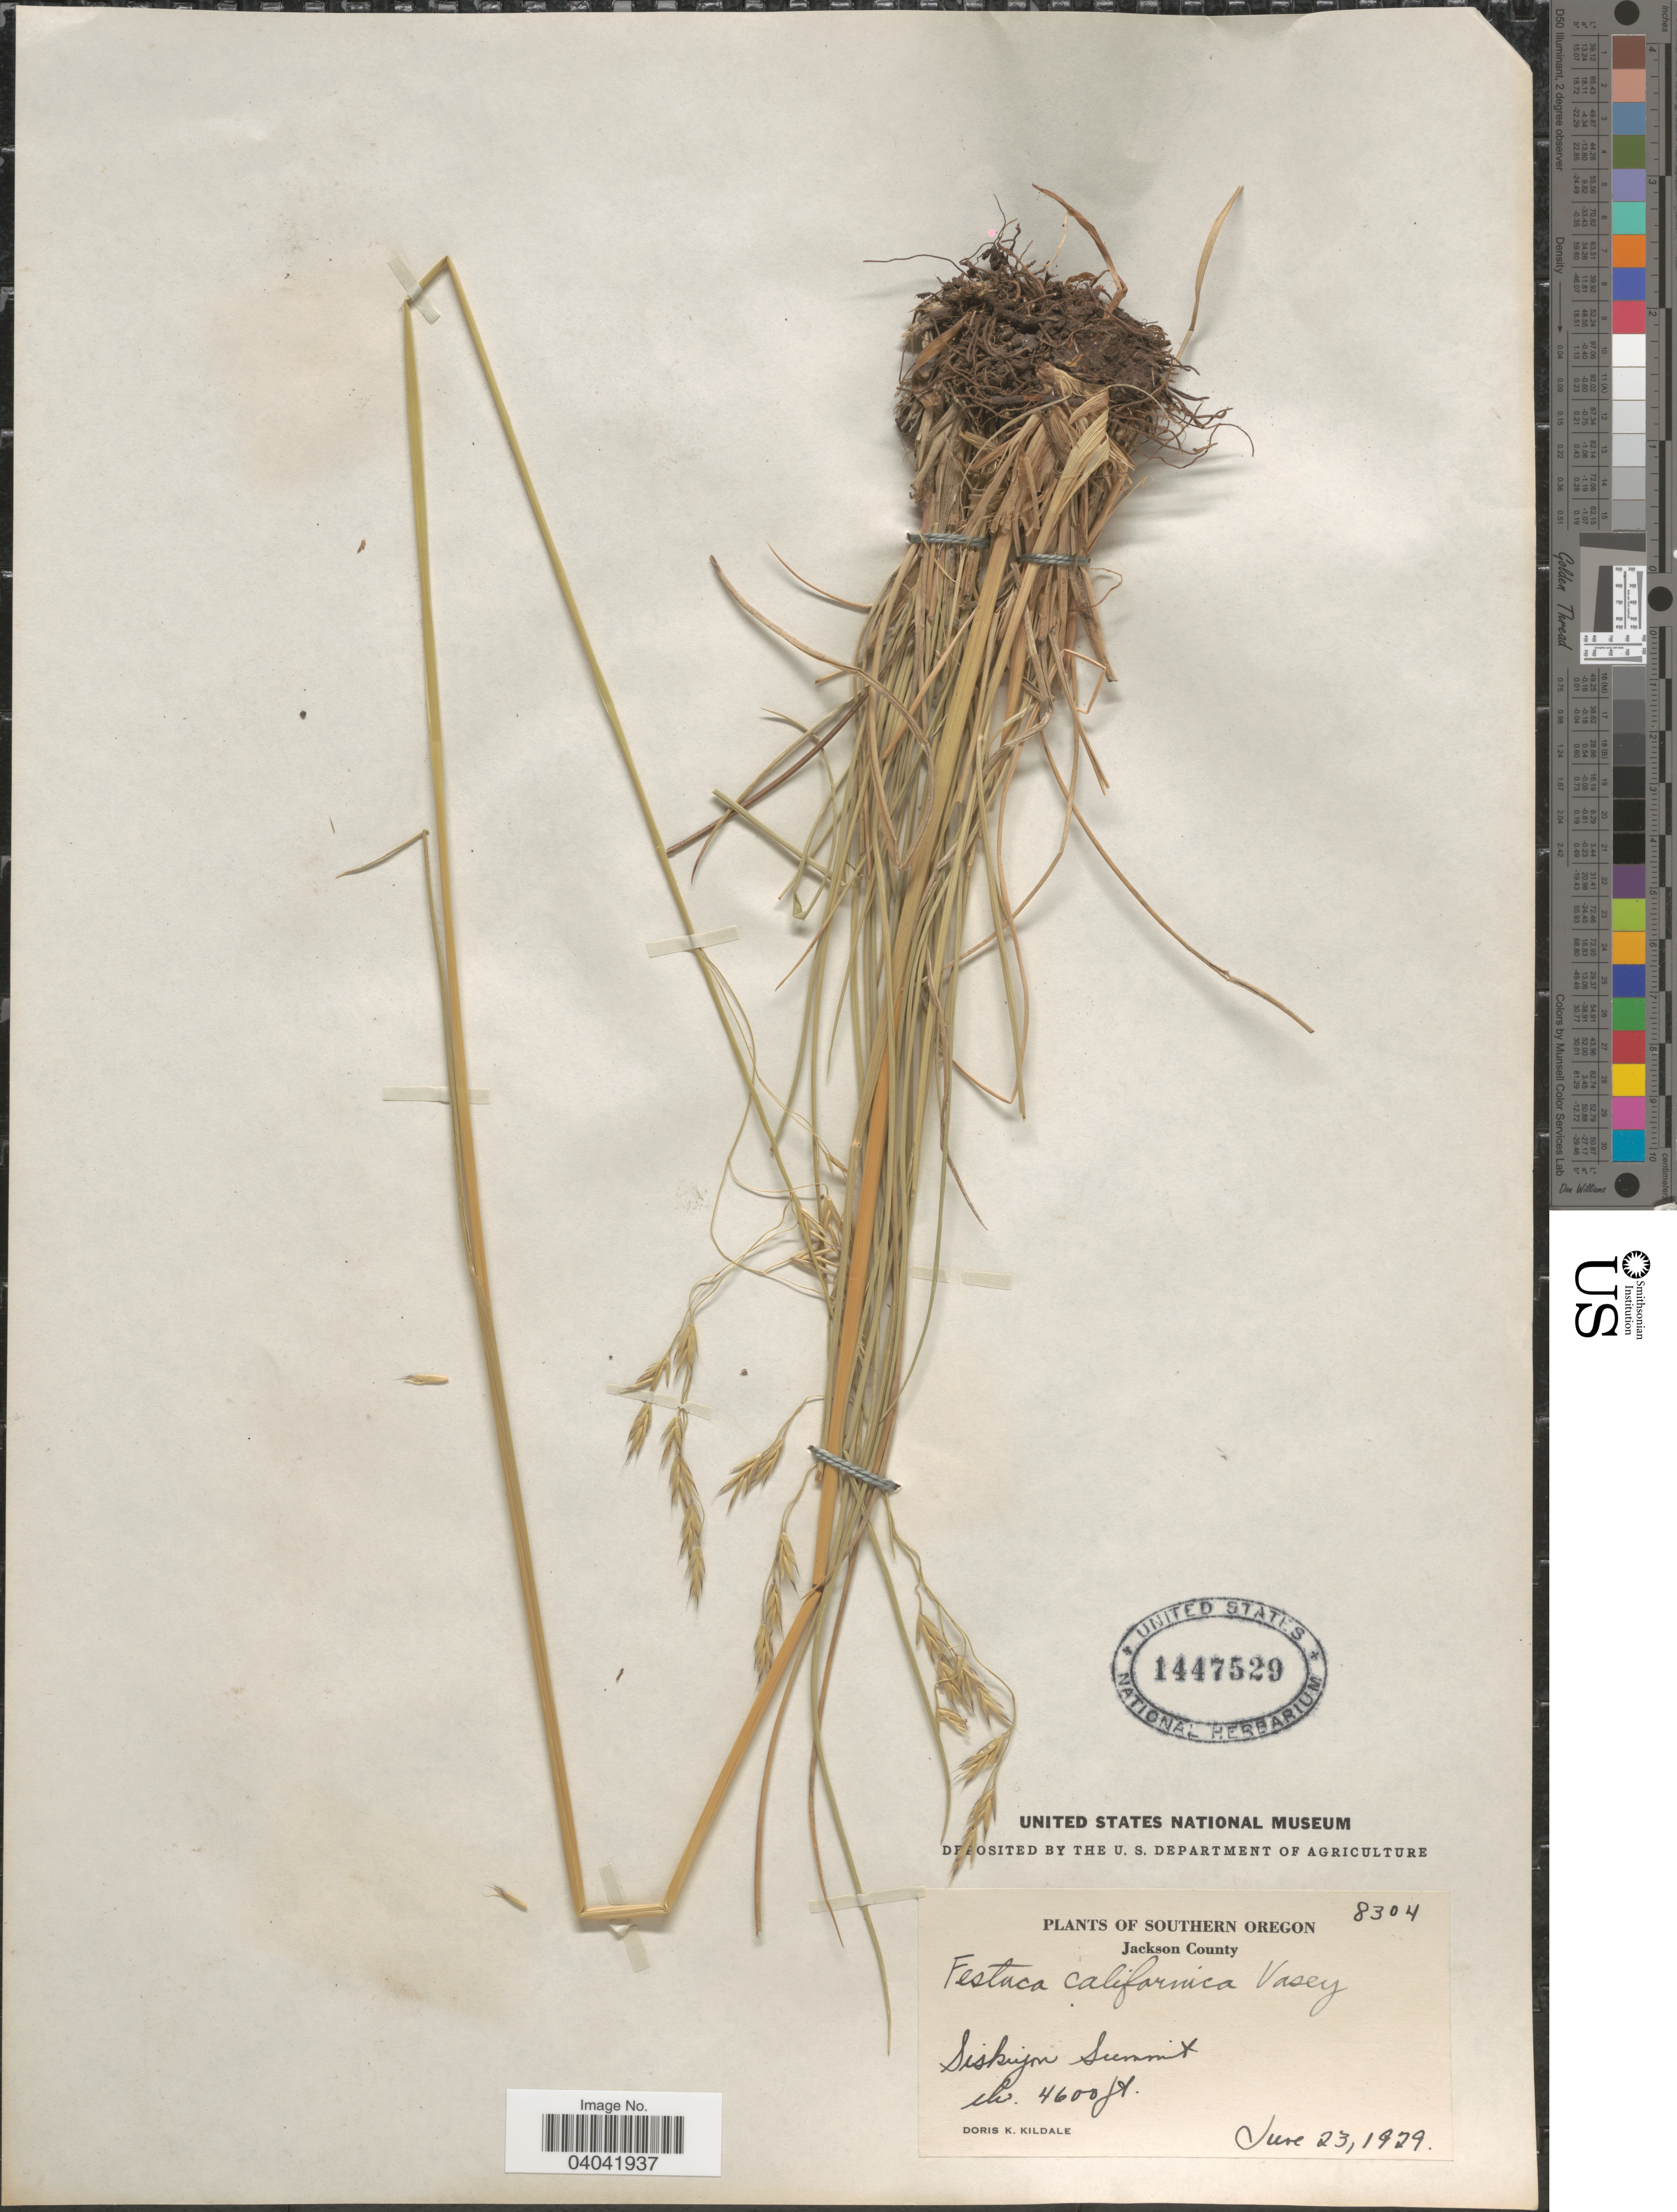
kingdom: Plantae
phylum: Tracheophyta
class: Liliopsida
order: Poales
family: Poaceae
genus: Festuca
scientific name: Festuca californica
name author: Vasey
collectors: D. Kildale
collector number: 8304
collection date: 1929-06-23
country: United States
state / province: Oregon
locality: Southern Oregon. Jackson County. Siskiyou Summit.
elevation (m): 1402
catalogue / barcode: US 1447529